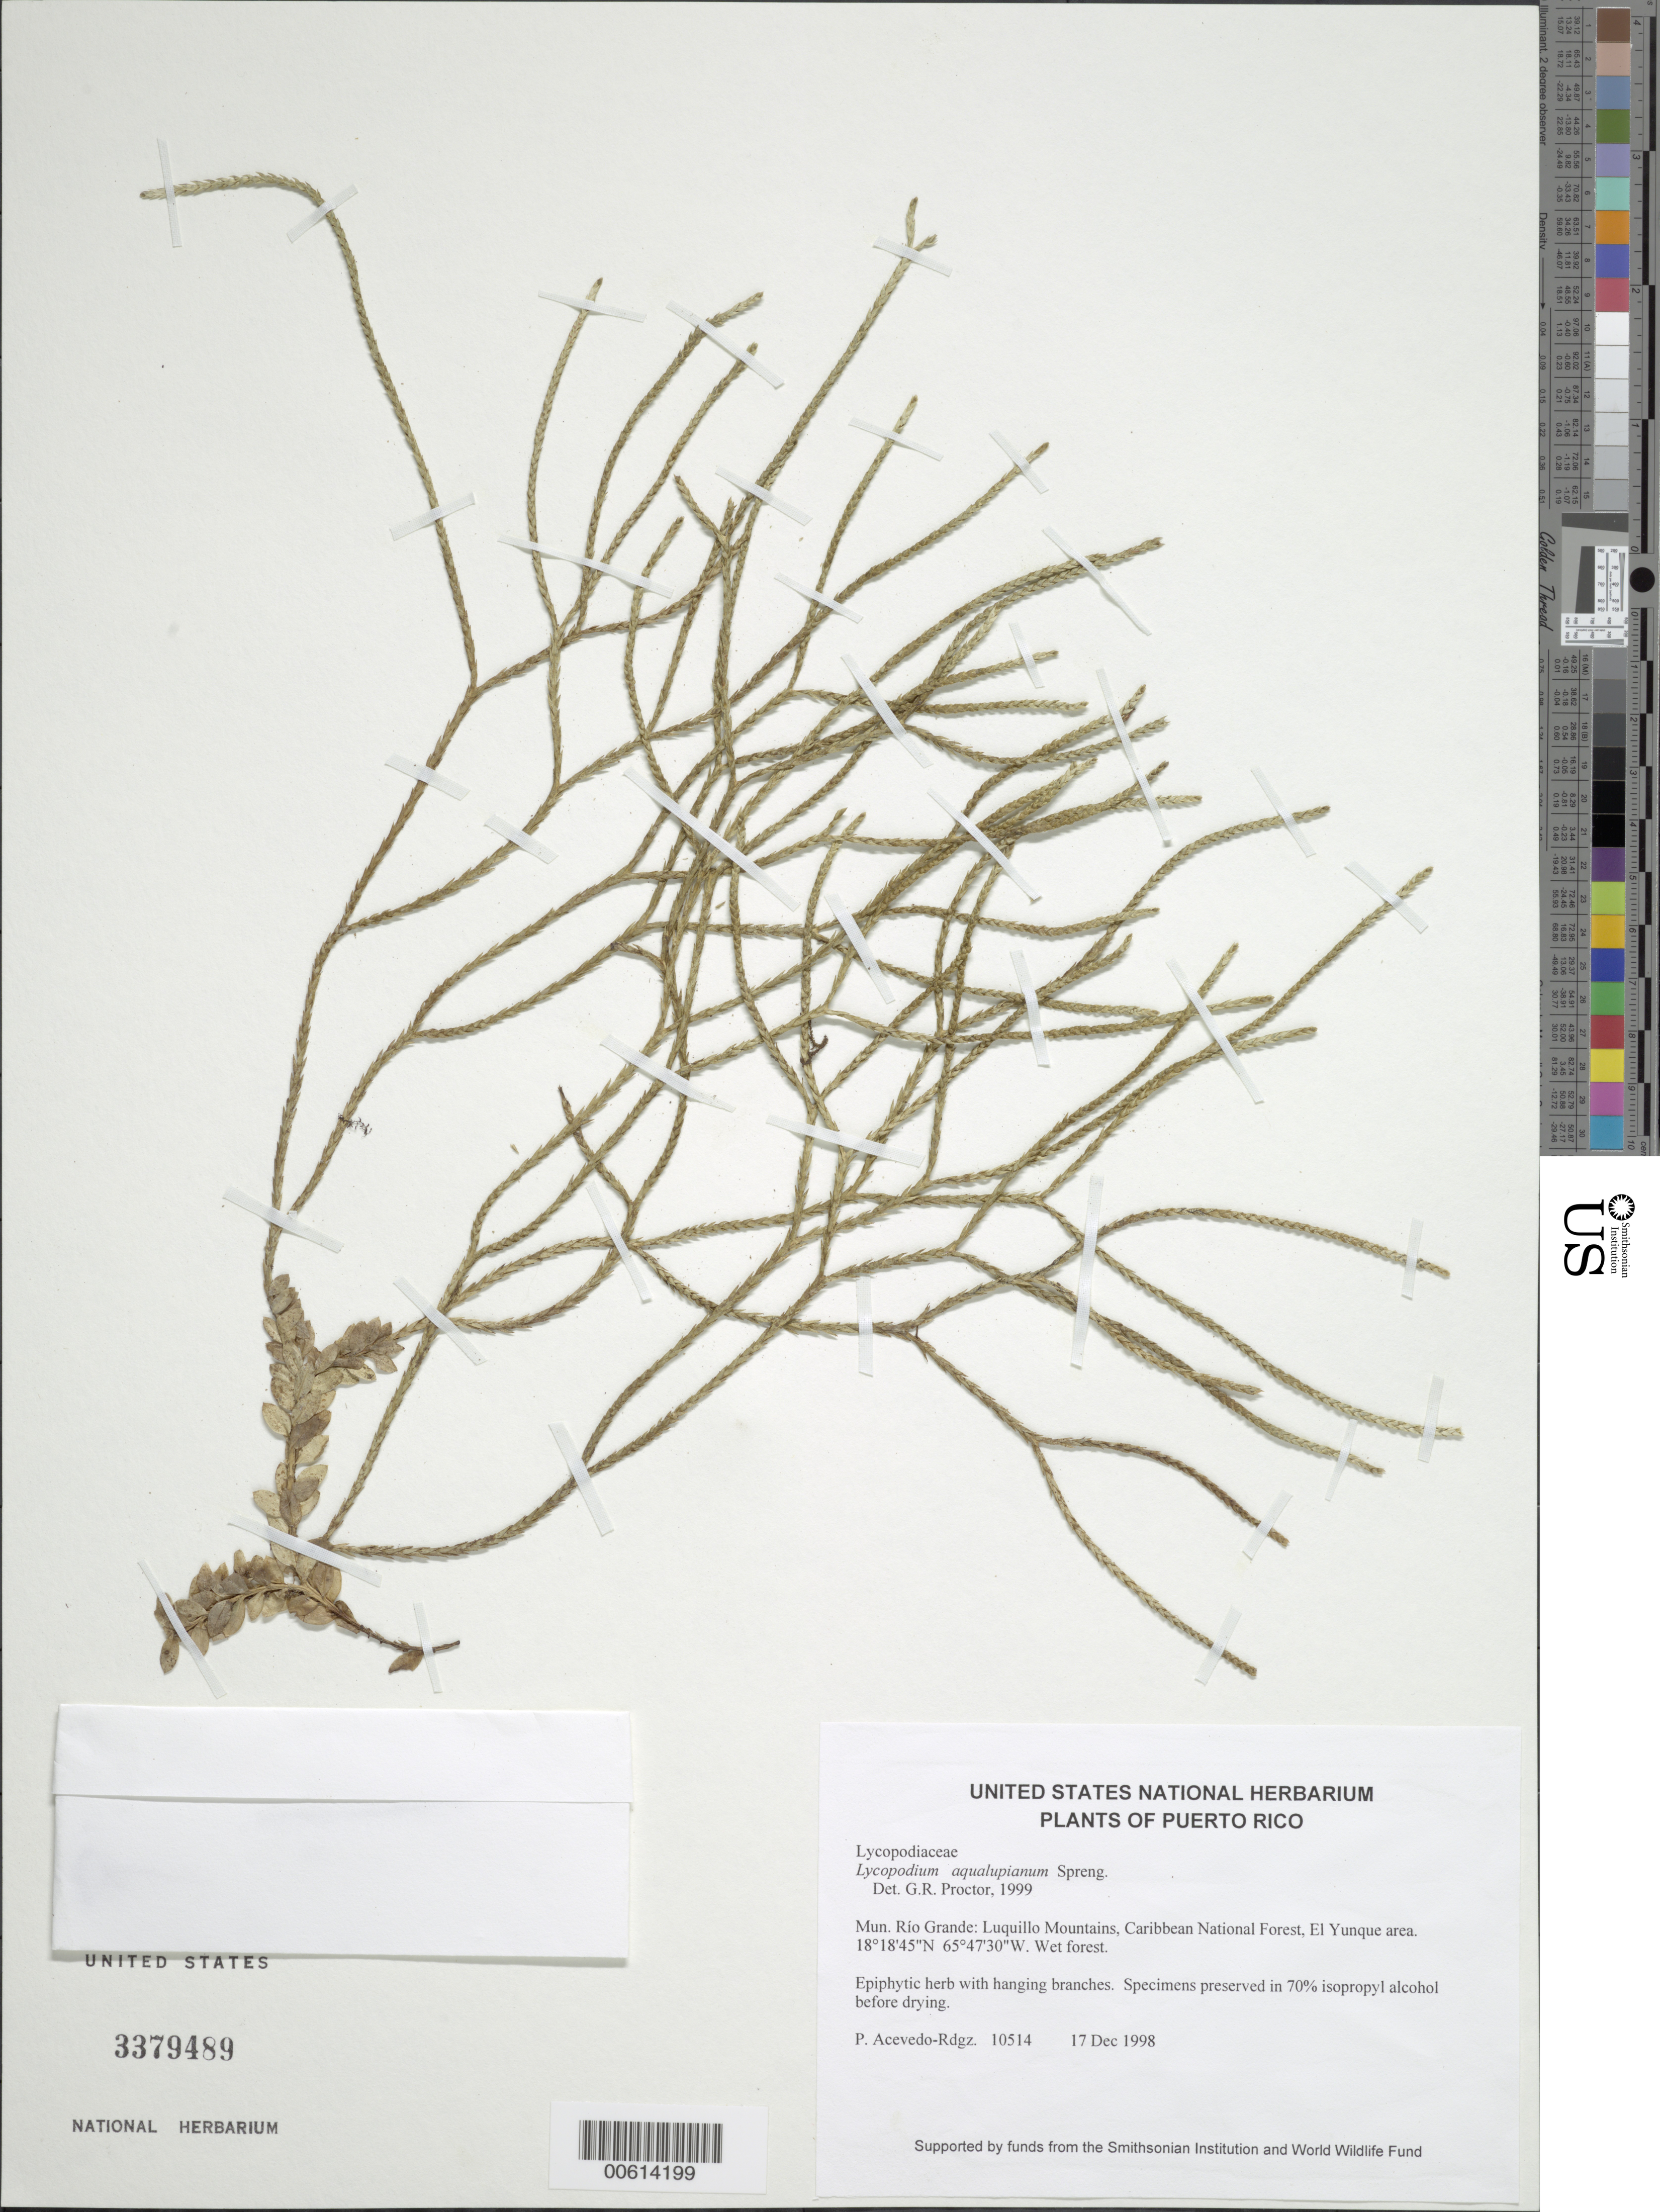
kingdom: Plantae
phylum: Tracheophyta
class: Lycopodiopsida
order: Lycopodiales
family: Lycopodiaceae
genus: Phlegmariurus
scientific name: Phlegmariurus aqualupianus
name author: (Spring) B. Øllg.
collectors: P. Acevedo-Rodr.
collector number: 10514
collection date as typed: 17 Dec 1998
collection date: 1998-12-17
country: Puerto Rico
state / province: Río Grande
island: Puerto Rico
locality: Río Grande: Luquillo Mountains, Caribbean National Forest, El Yunque area.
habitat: Wet forest.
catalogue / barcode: US 3379489